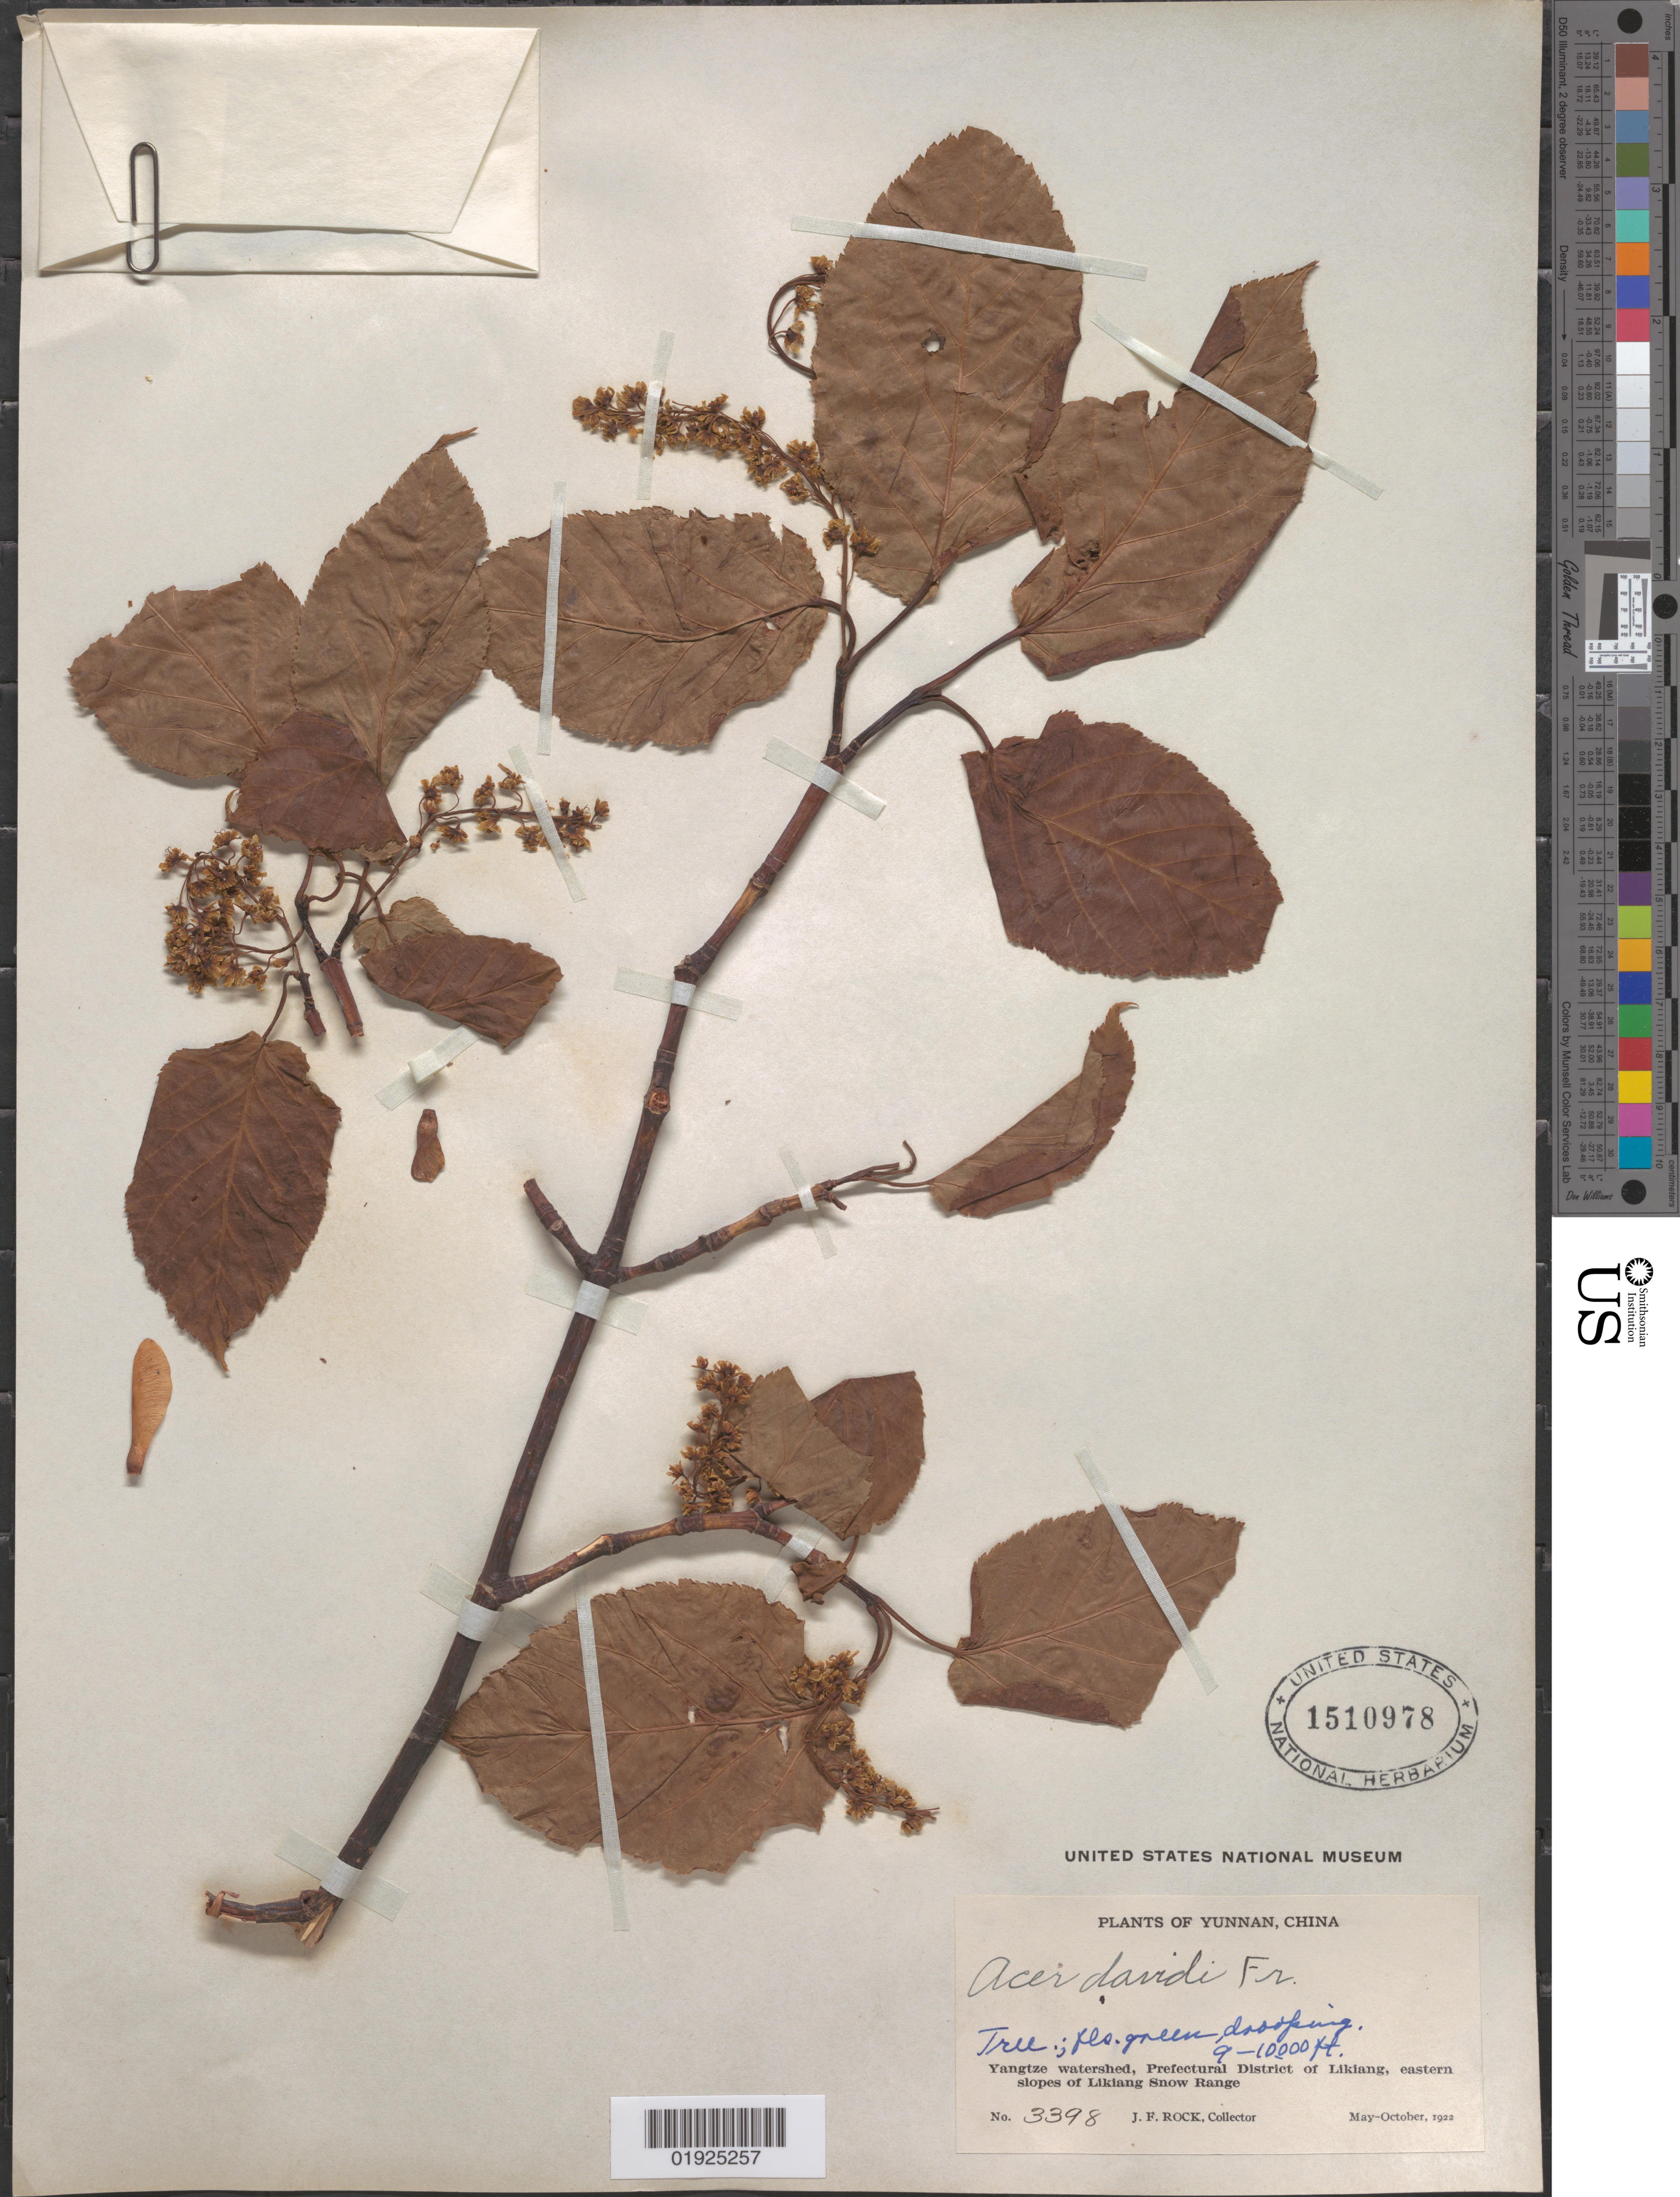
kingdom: Plantae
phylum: Tracheophyta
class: Magnoliopsida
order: Sapindales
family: Sapindaceae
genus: Acer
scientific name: Acer sikkimense subsp. davidii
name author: (Franch.) Wesm.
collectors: J. F. Rock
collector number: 3398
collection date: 1922-05/1922-10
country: China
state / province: Yunnan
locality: Prefectural District of Likiang, Yangtze watershed, eastern slopes of Likiang Snow Range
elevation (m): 2743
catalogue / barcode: US 1510978